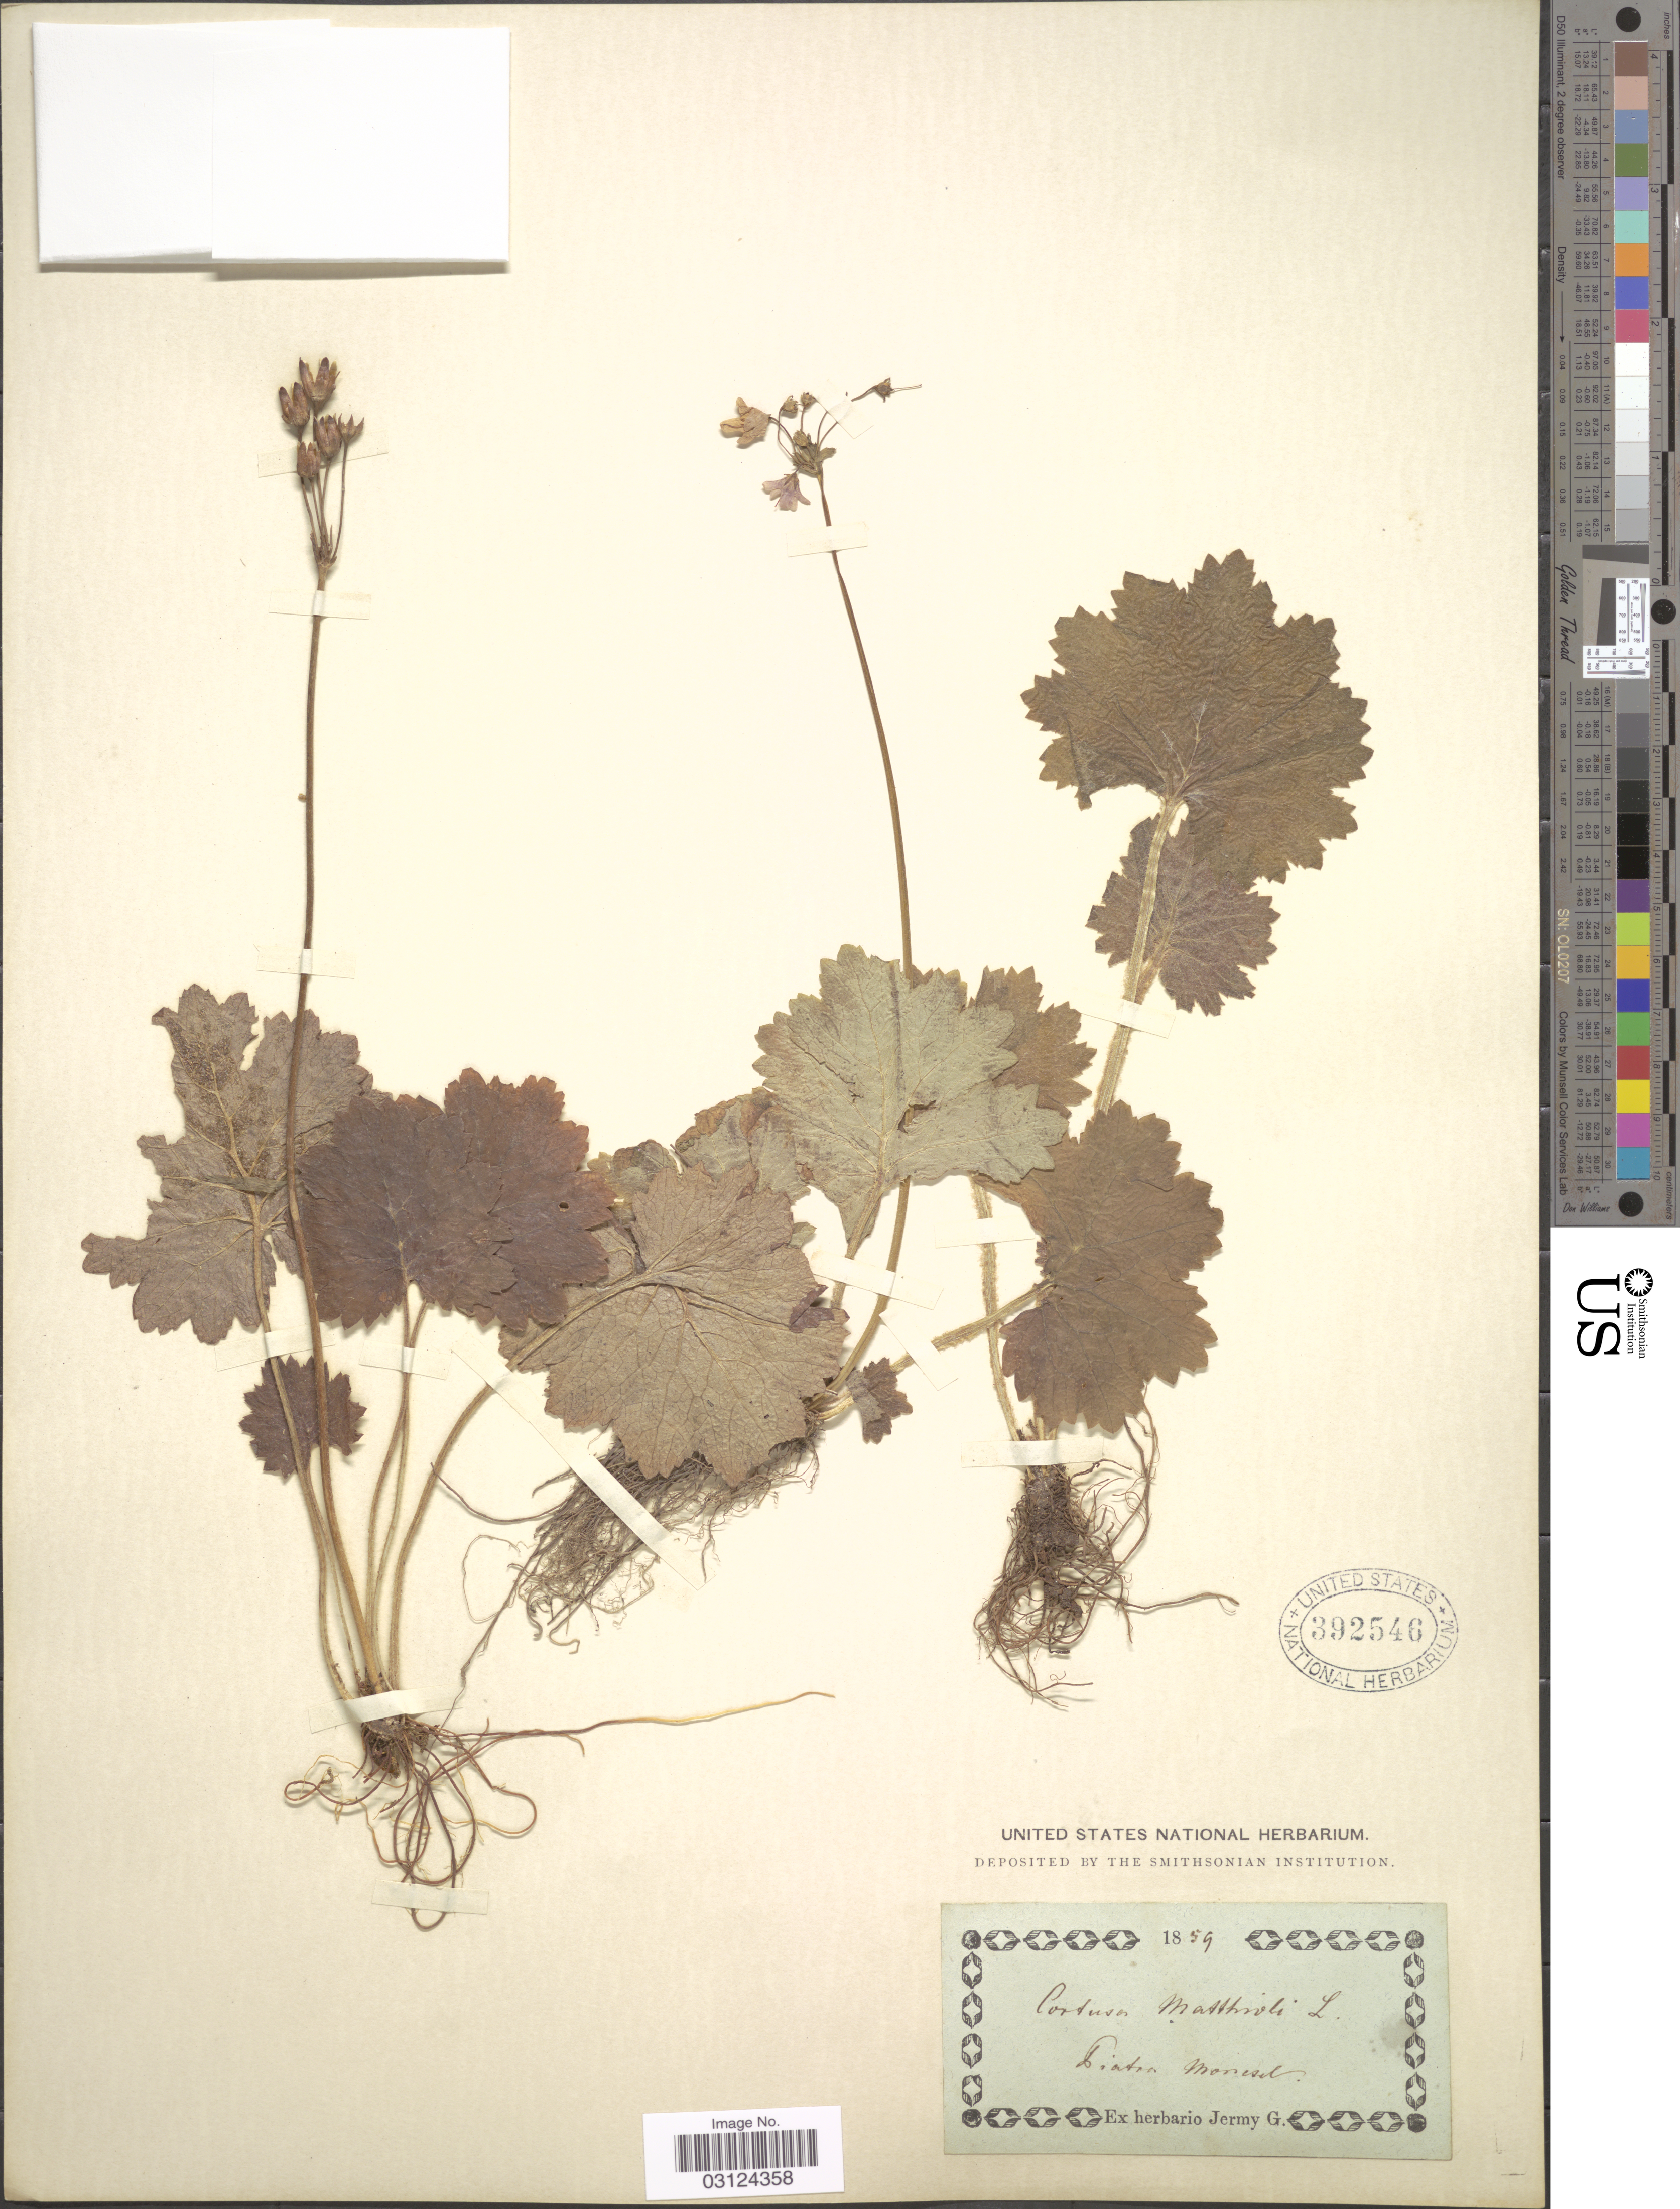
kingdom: Plantae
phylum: Tracheophyta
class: Magnoliopsida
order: Ericales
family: Primulaceae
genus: Cortusa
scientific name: Cortusa matthioli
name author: L.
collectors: ex herb. G. Jermy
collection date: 1859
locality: [illegible text], Monesel[interpreted].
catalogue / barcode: US 392546